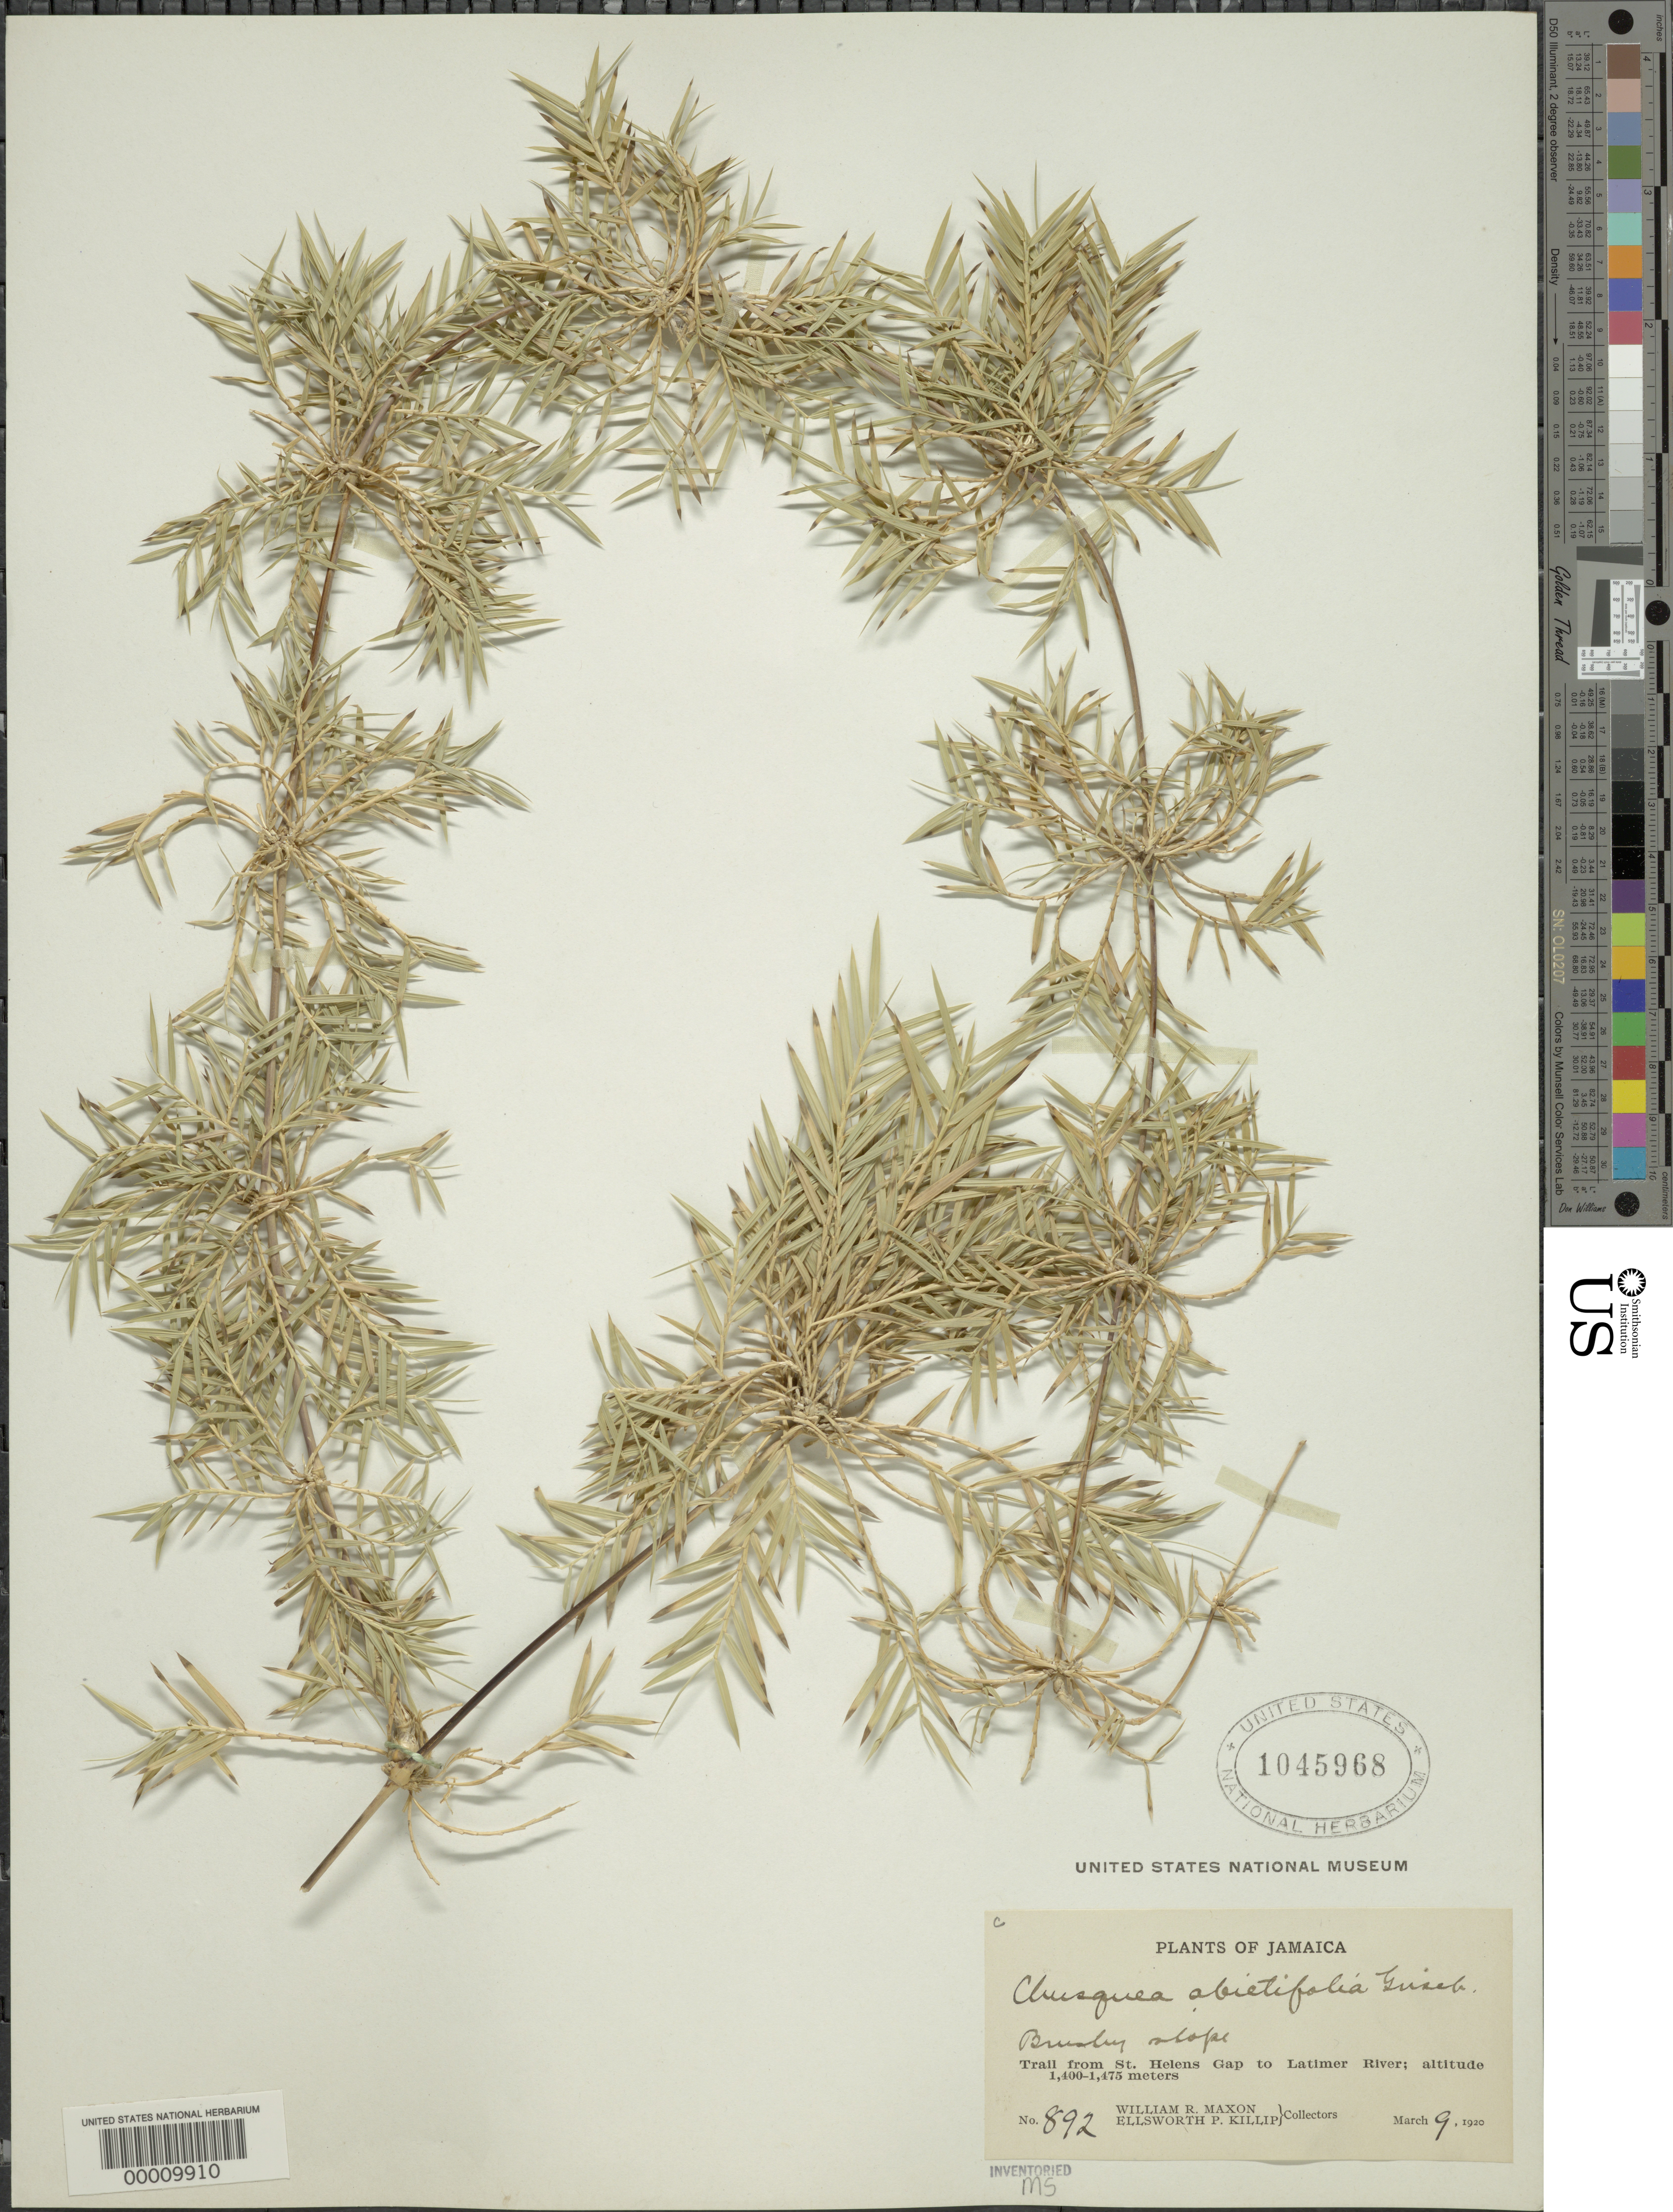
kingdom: Plantae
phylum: Tracheophyta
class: Liliopsida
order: Poales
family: Poaceae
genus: Chusquea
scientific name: Chusquea abietifolia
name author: Griseb.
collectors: W. R. Maxon & E. P. Killip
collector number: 892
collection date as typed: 09 Mar 1920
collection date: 1920-03-09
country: Jamaica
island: Greater Antilles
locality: St. helens gap, latimer river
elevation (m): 1400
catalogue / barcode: US 1045968